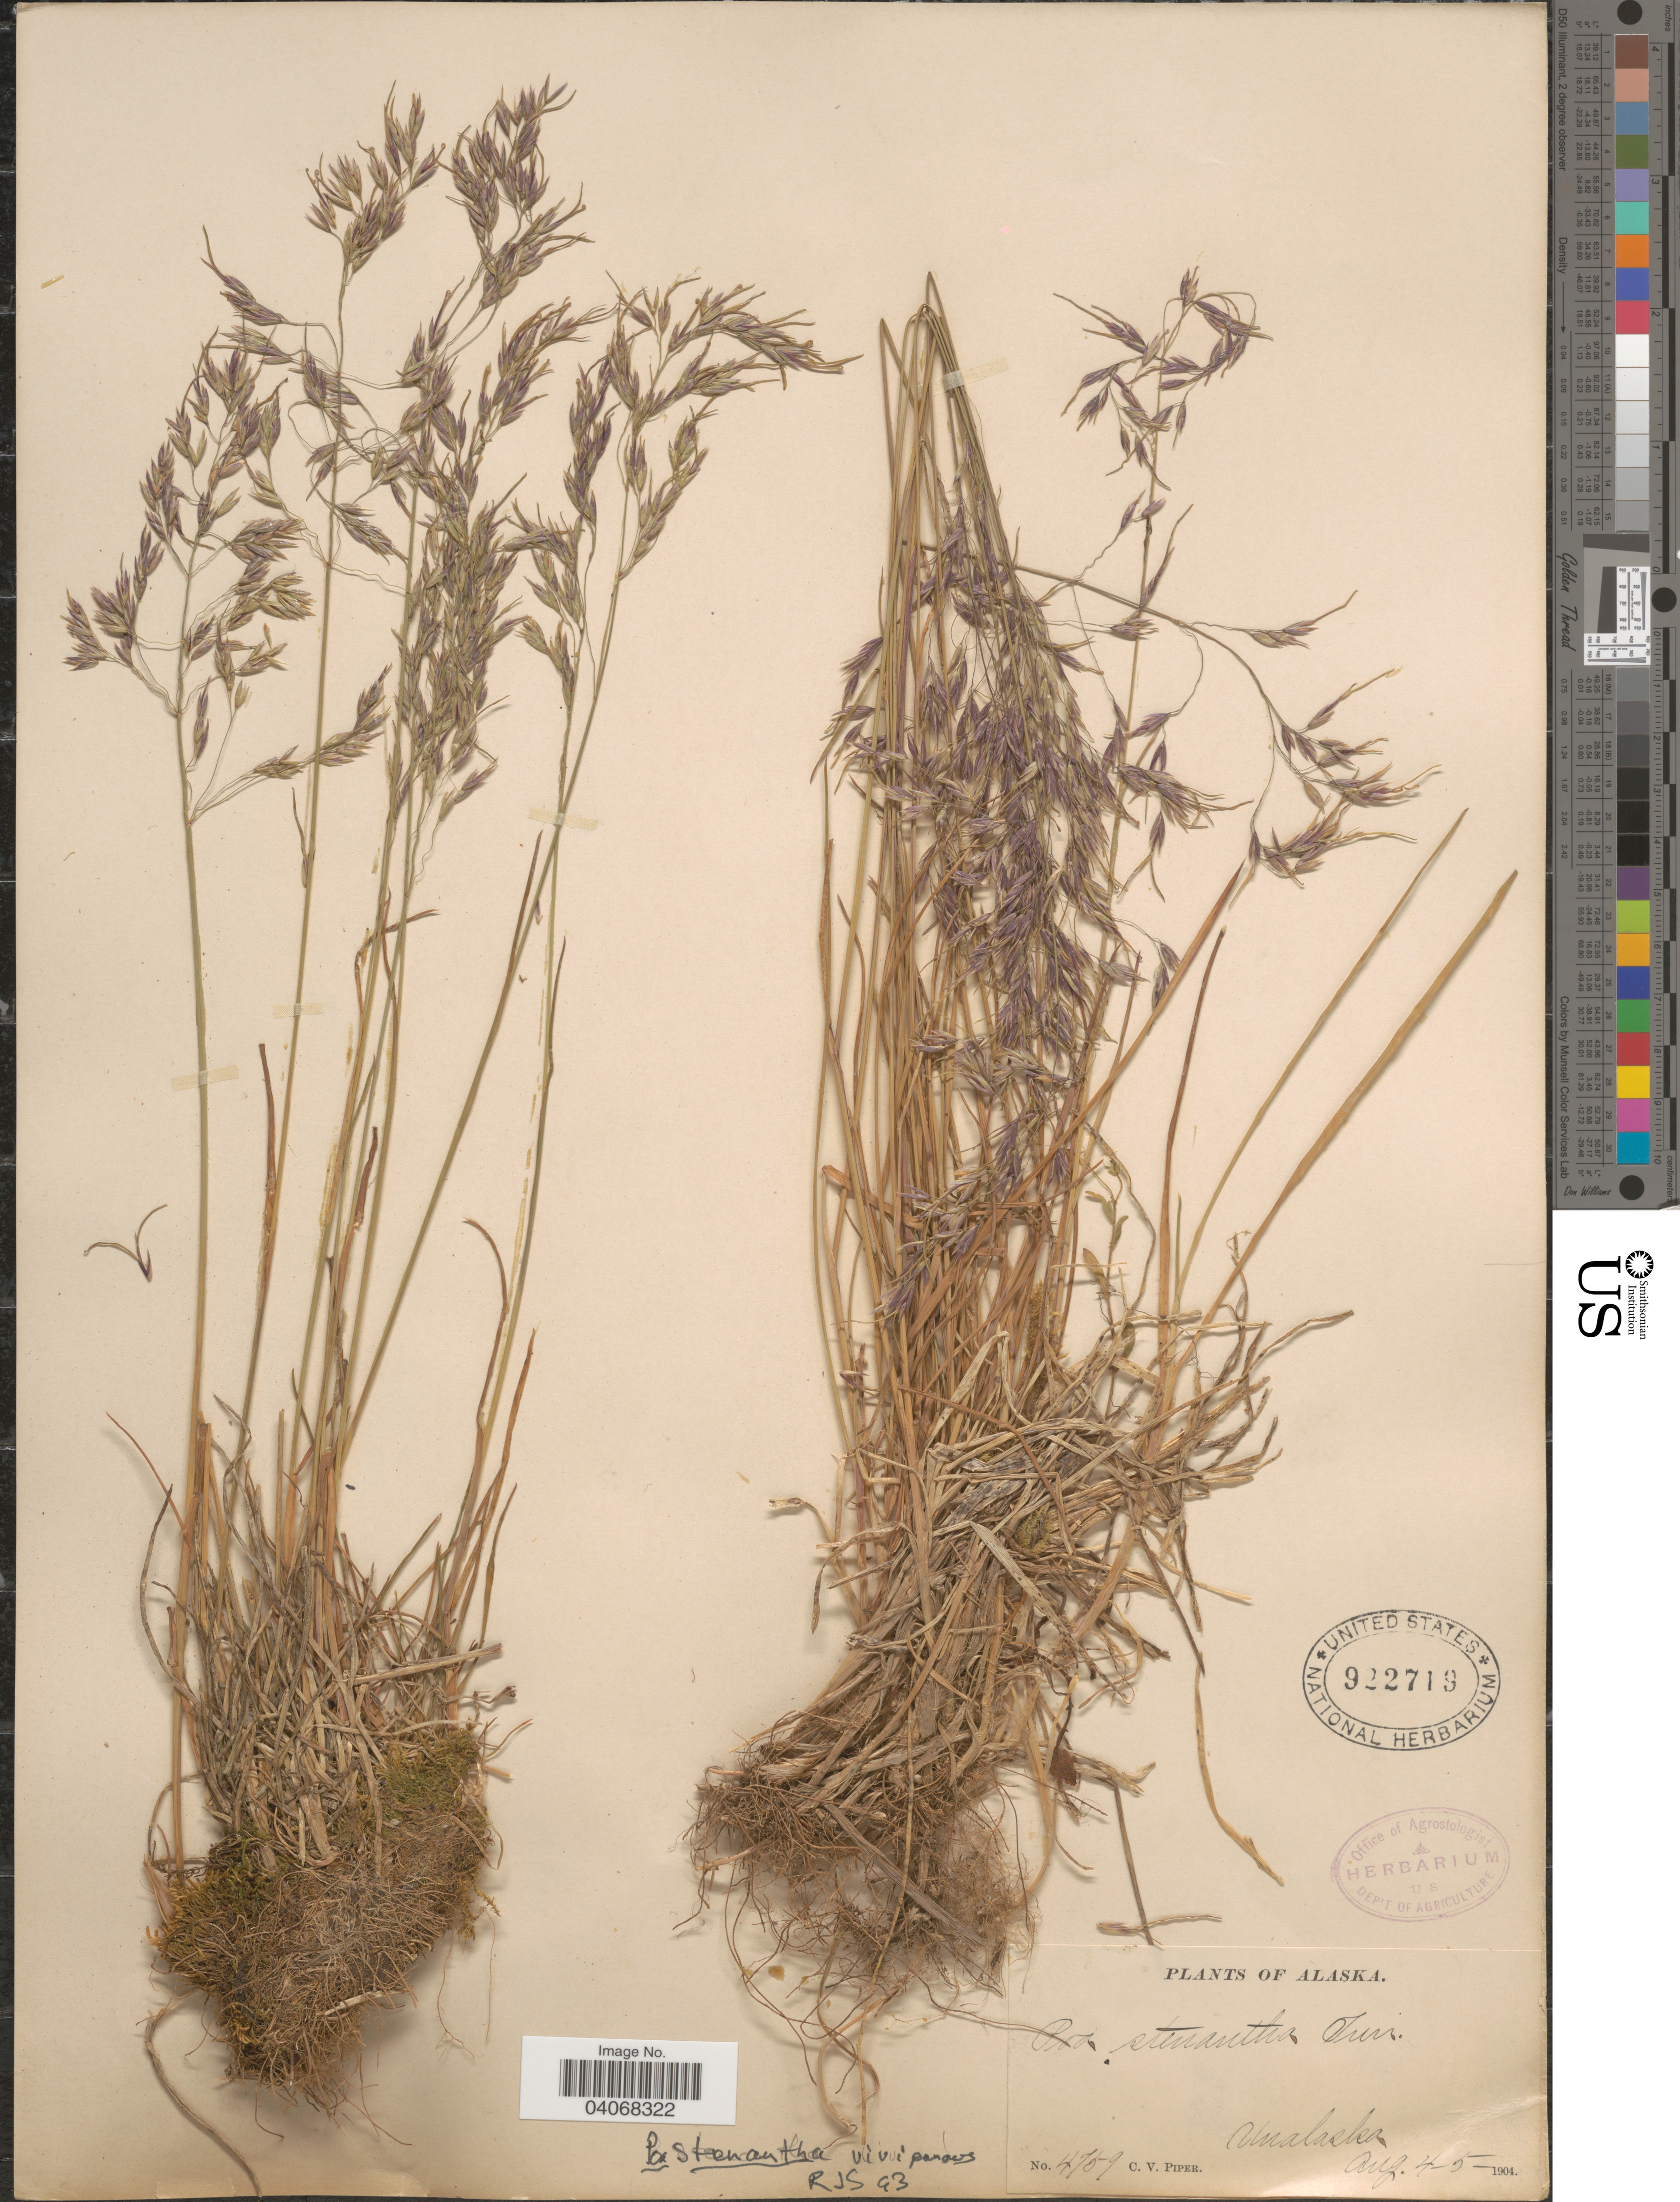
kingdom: Plantae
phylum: Tracheophyta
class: Liliopsida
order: Poales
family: Poaceae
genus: Poa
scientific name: Poa stenantha var. vivipara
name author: Trin.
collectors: C. V. Piper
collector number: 4759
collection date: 1904-08-04/1904-08-05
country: United States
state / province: Alaska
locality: Unalaska.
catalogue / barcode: US 922719